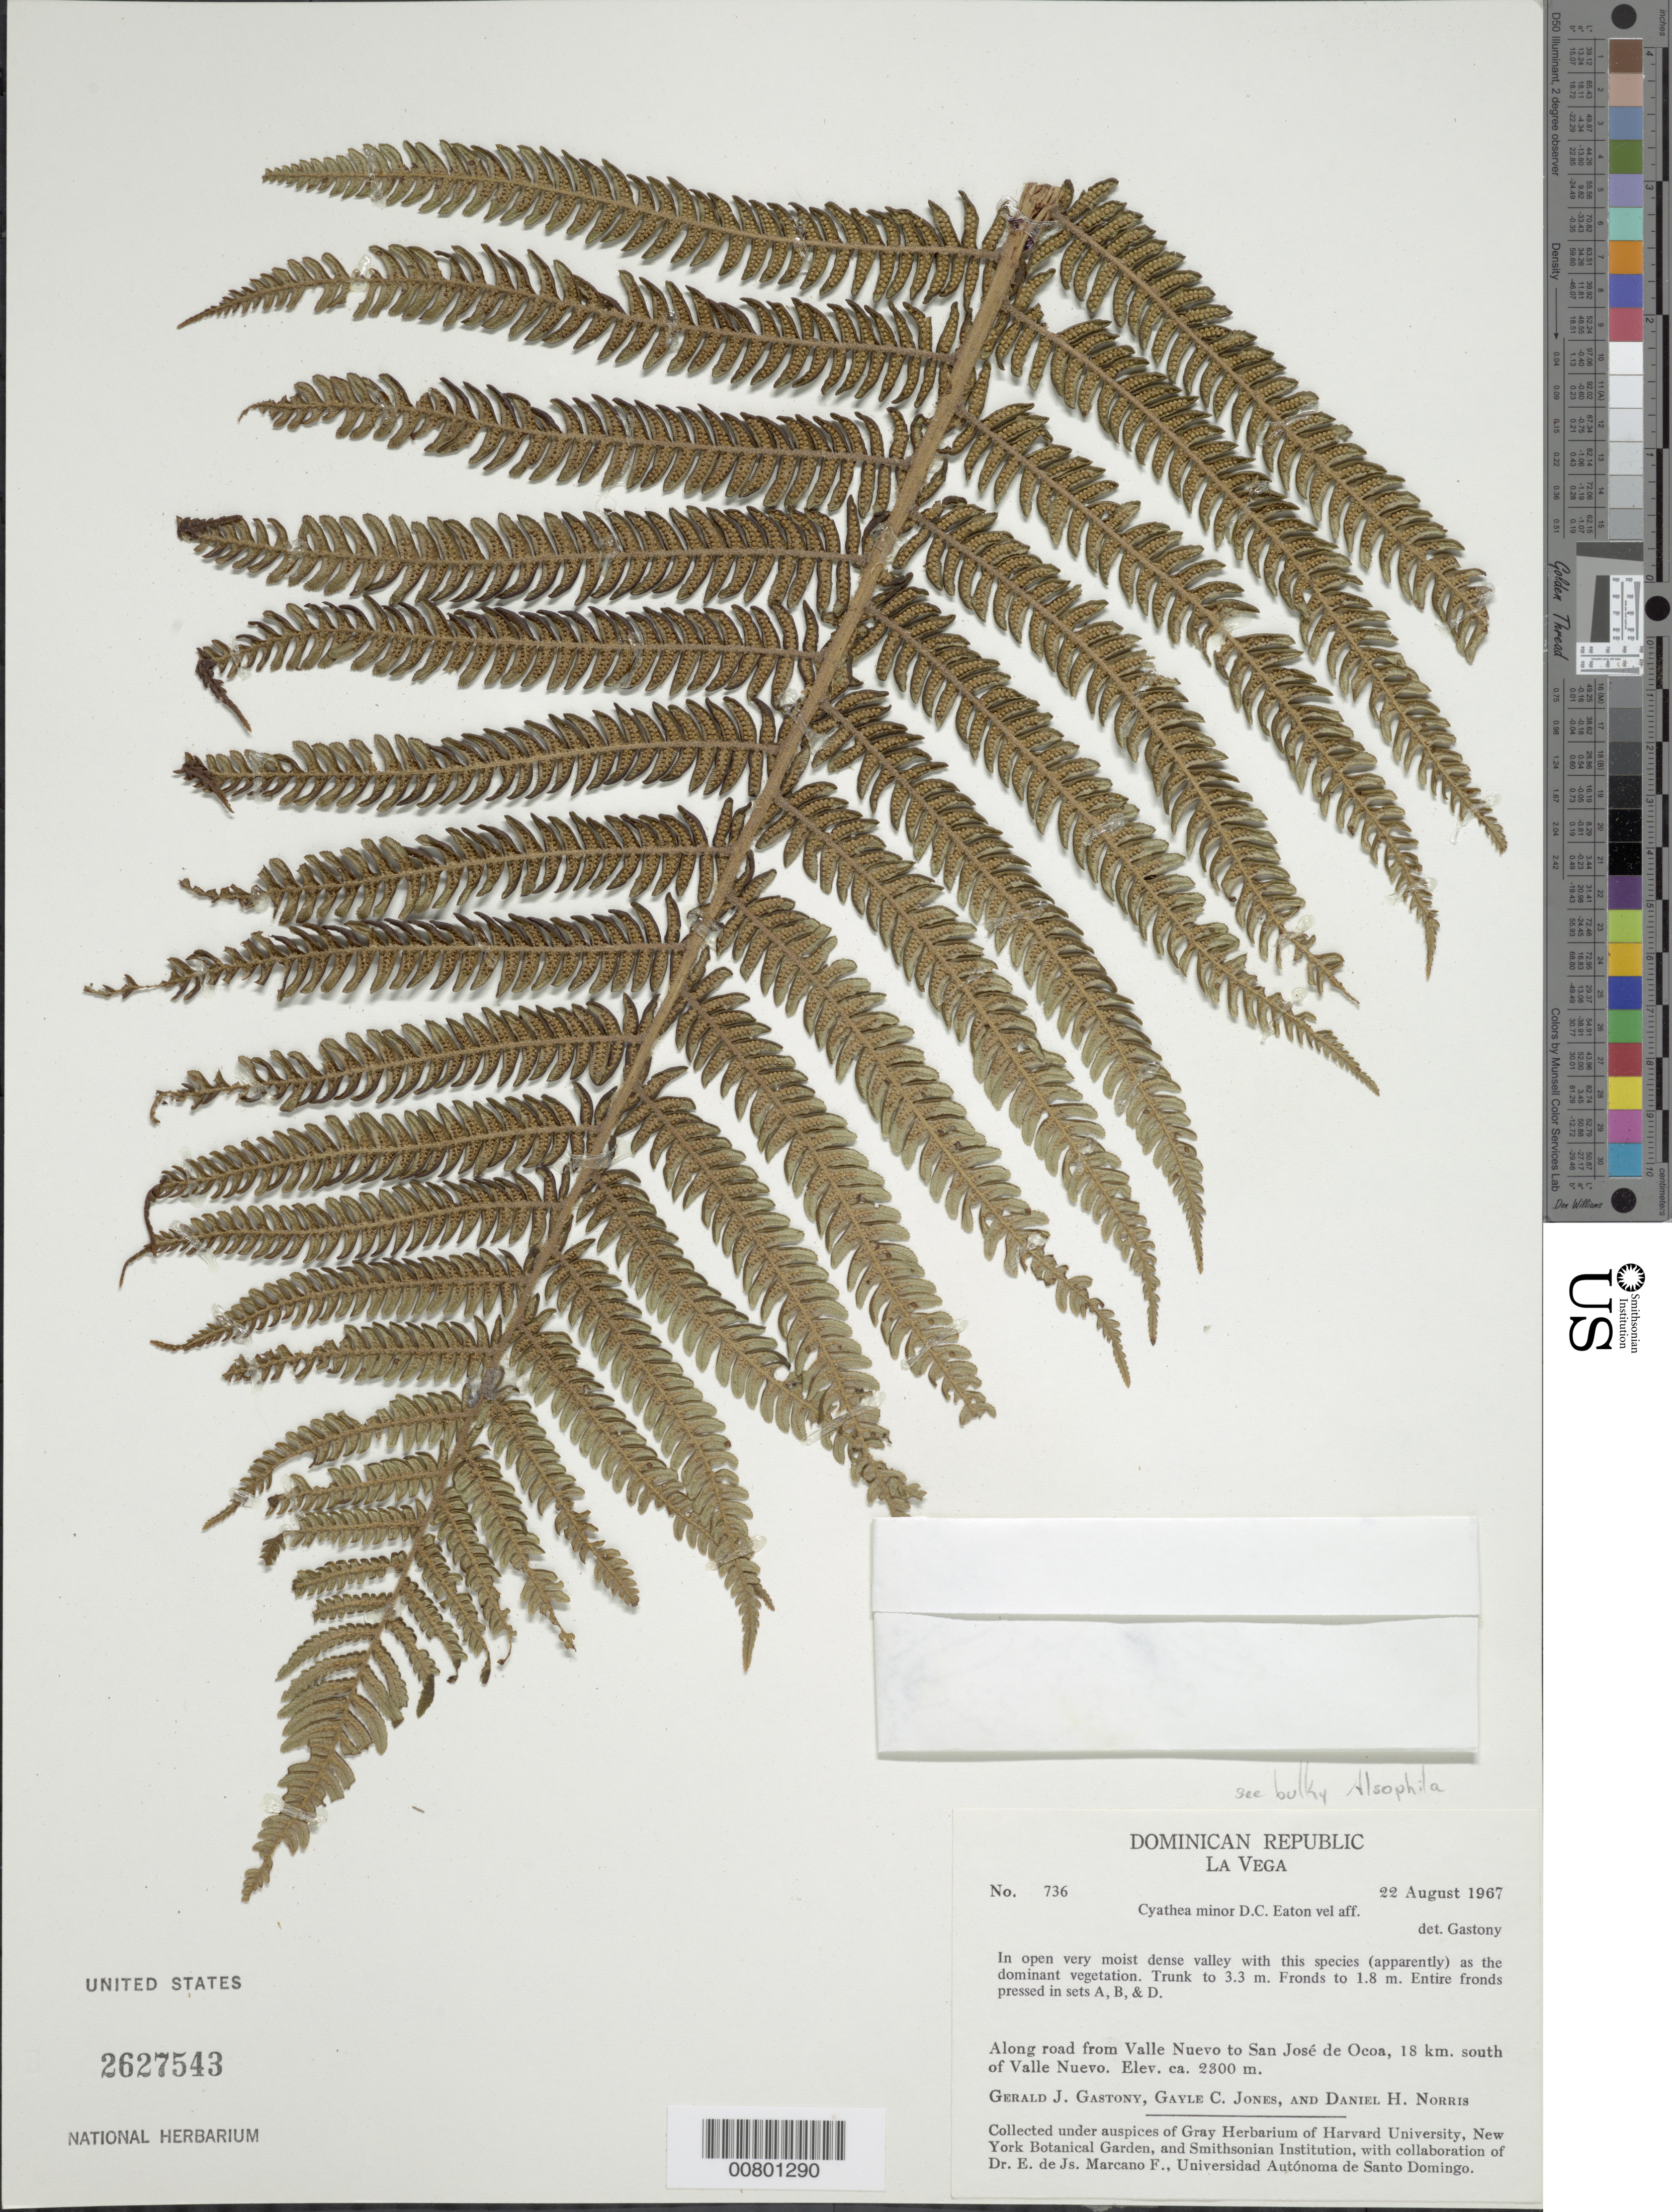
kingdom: Plantae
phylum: Tracheophyta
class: Polypodiopsida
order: Cyatheales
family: Cyatheaceae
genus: Alsophila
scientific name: Alsophila minor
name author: (D.C. Eaton) R.M. Tryon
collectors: G. Gastony, G. C. Jones & D. H. Norris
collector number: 736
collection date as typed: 22 Aug 1967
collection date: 1967-08-22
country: Dominican Republic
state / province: La Vega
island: Hispaniola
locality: Valle Nuevo to San José de Ocoa, 18 km S of Valle Nuevo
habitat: Open very moist dense valley with this species (apparently) as dominant vegetation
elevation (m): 2300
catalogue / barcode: US 2627543